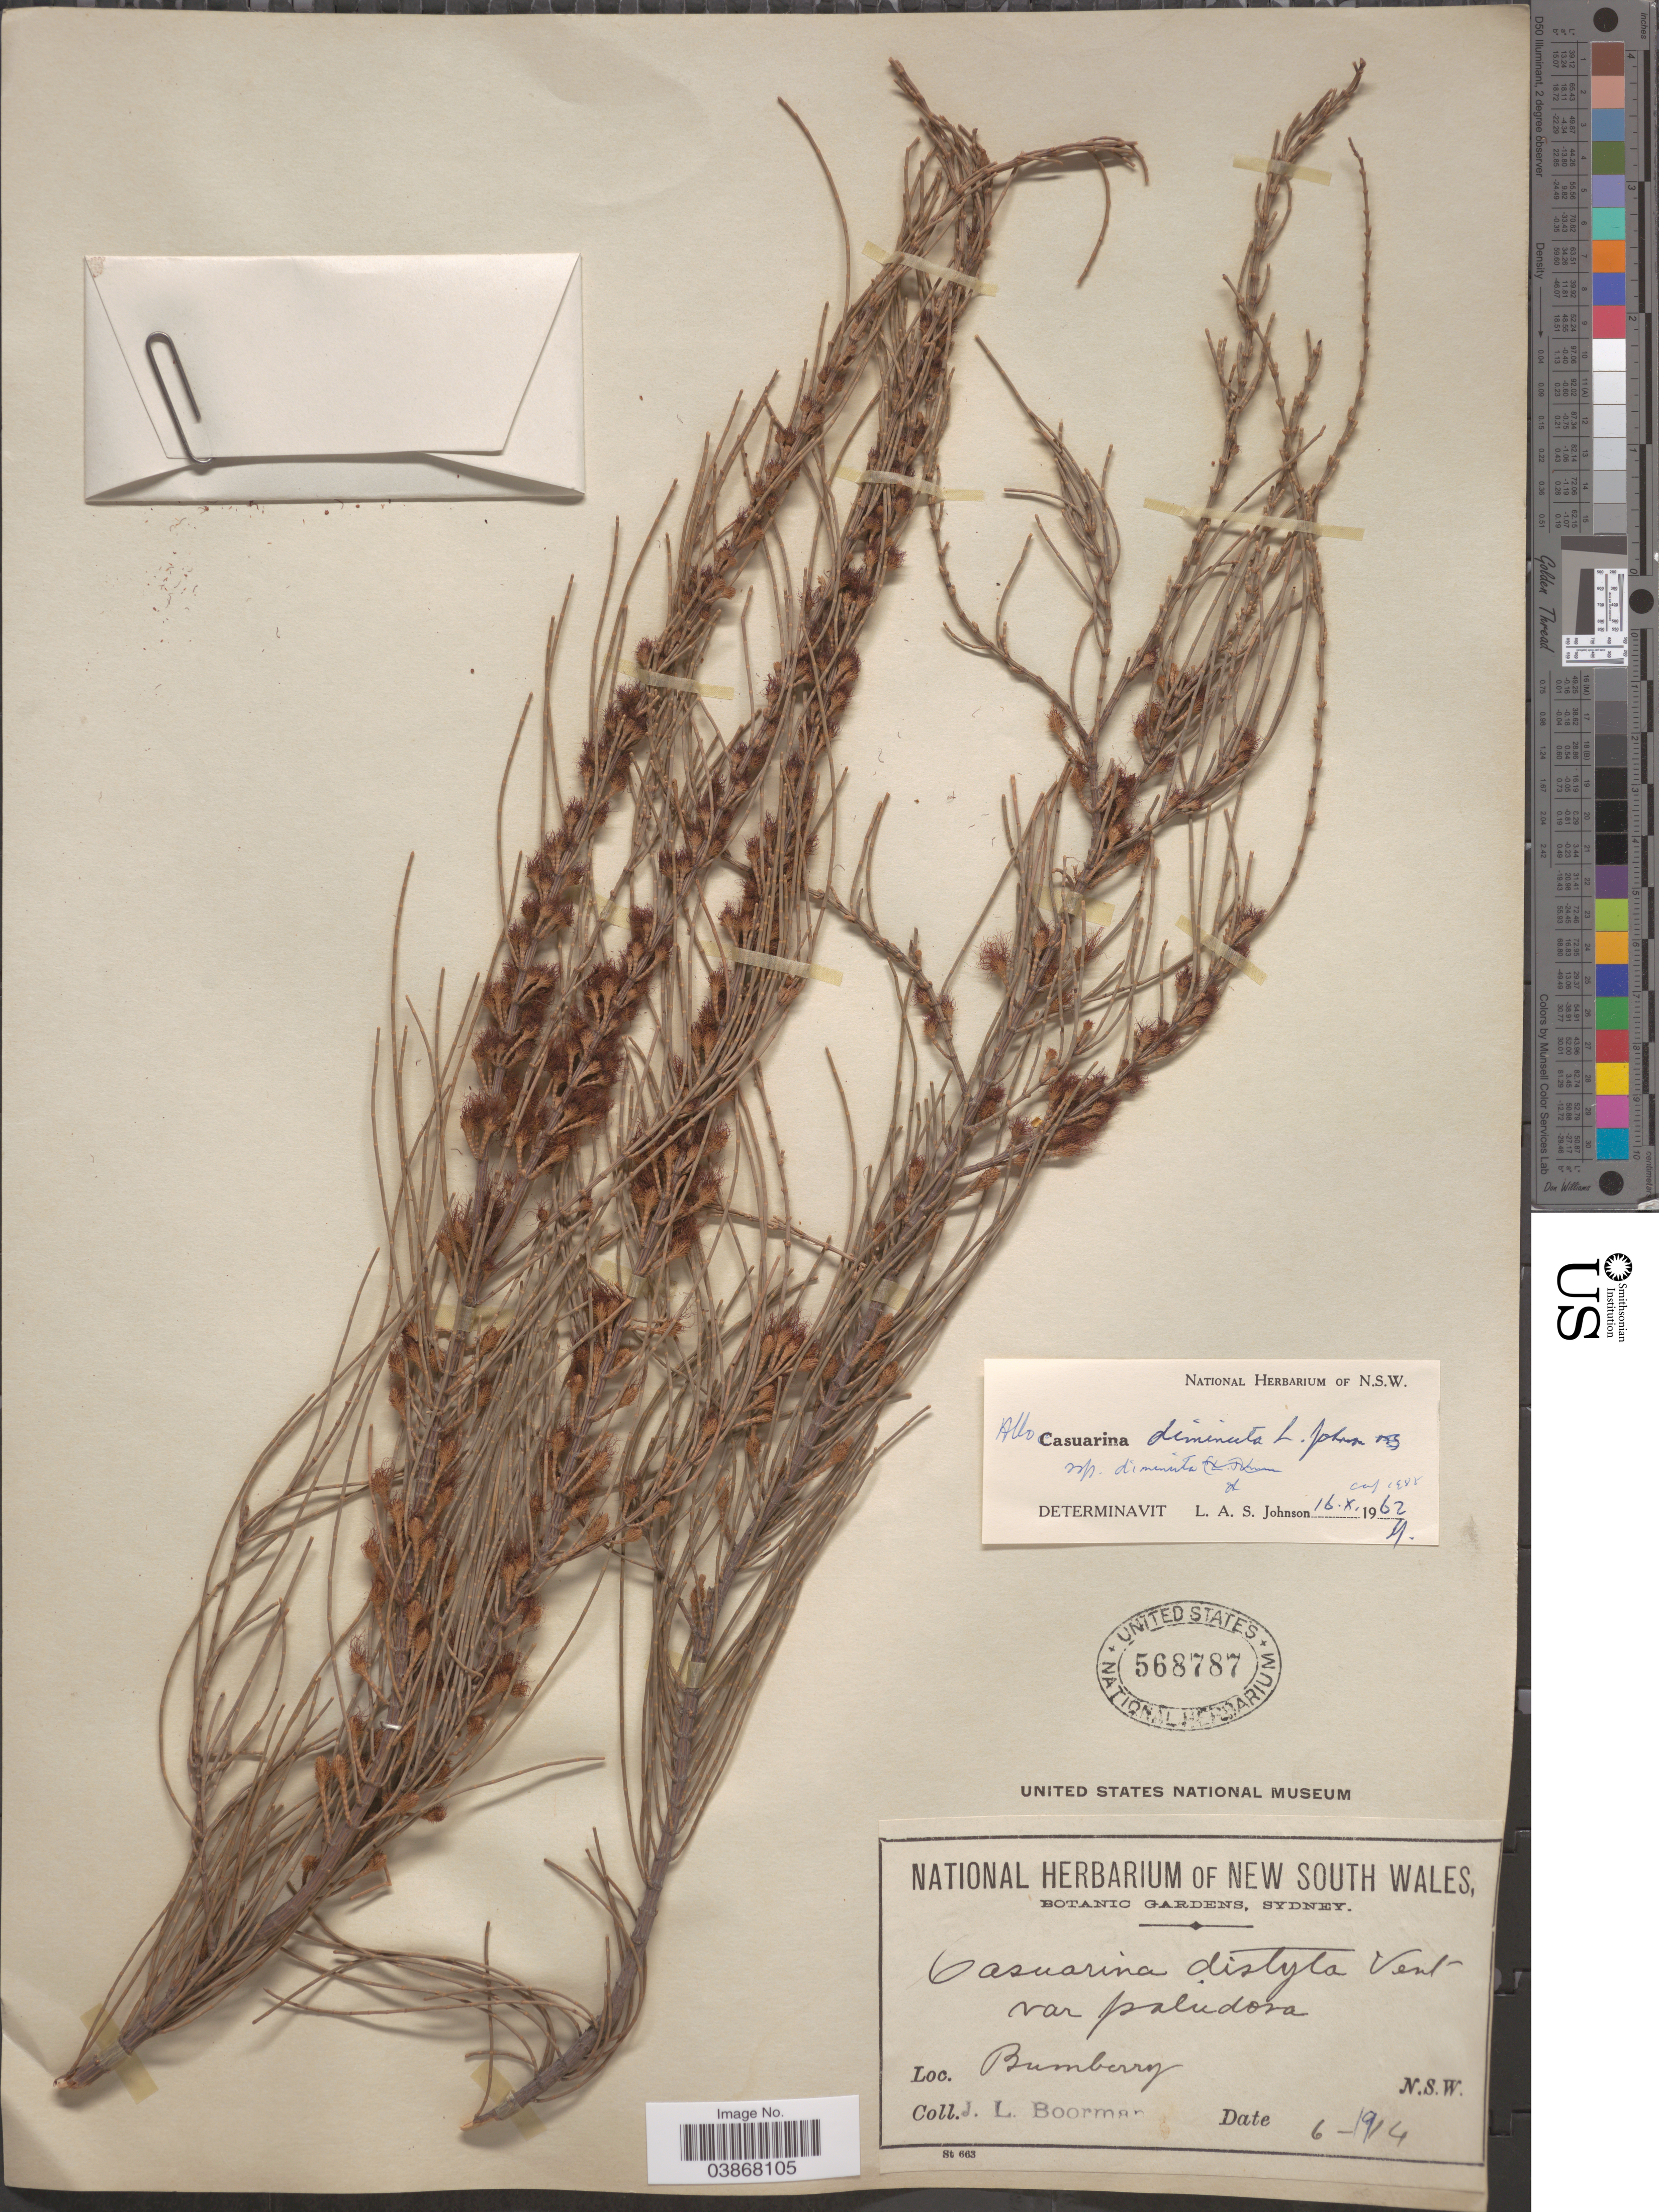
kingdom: Plantae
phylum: Tracheophyta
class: Magnoliopsida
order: Fagales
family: Casuarinaceae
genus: Allocasuarina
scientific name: Allocasuarina diminuta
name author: L.A.S. Johnson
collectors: J. Boorman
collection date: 1914-06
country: Australia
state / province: New South Wales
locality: Bunberry.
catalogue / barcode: US 568787